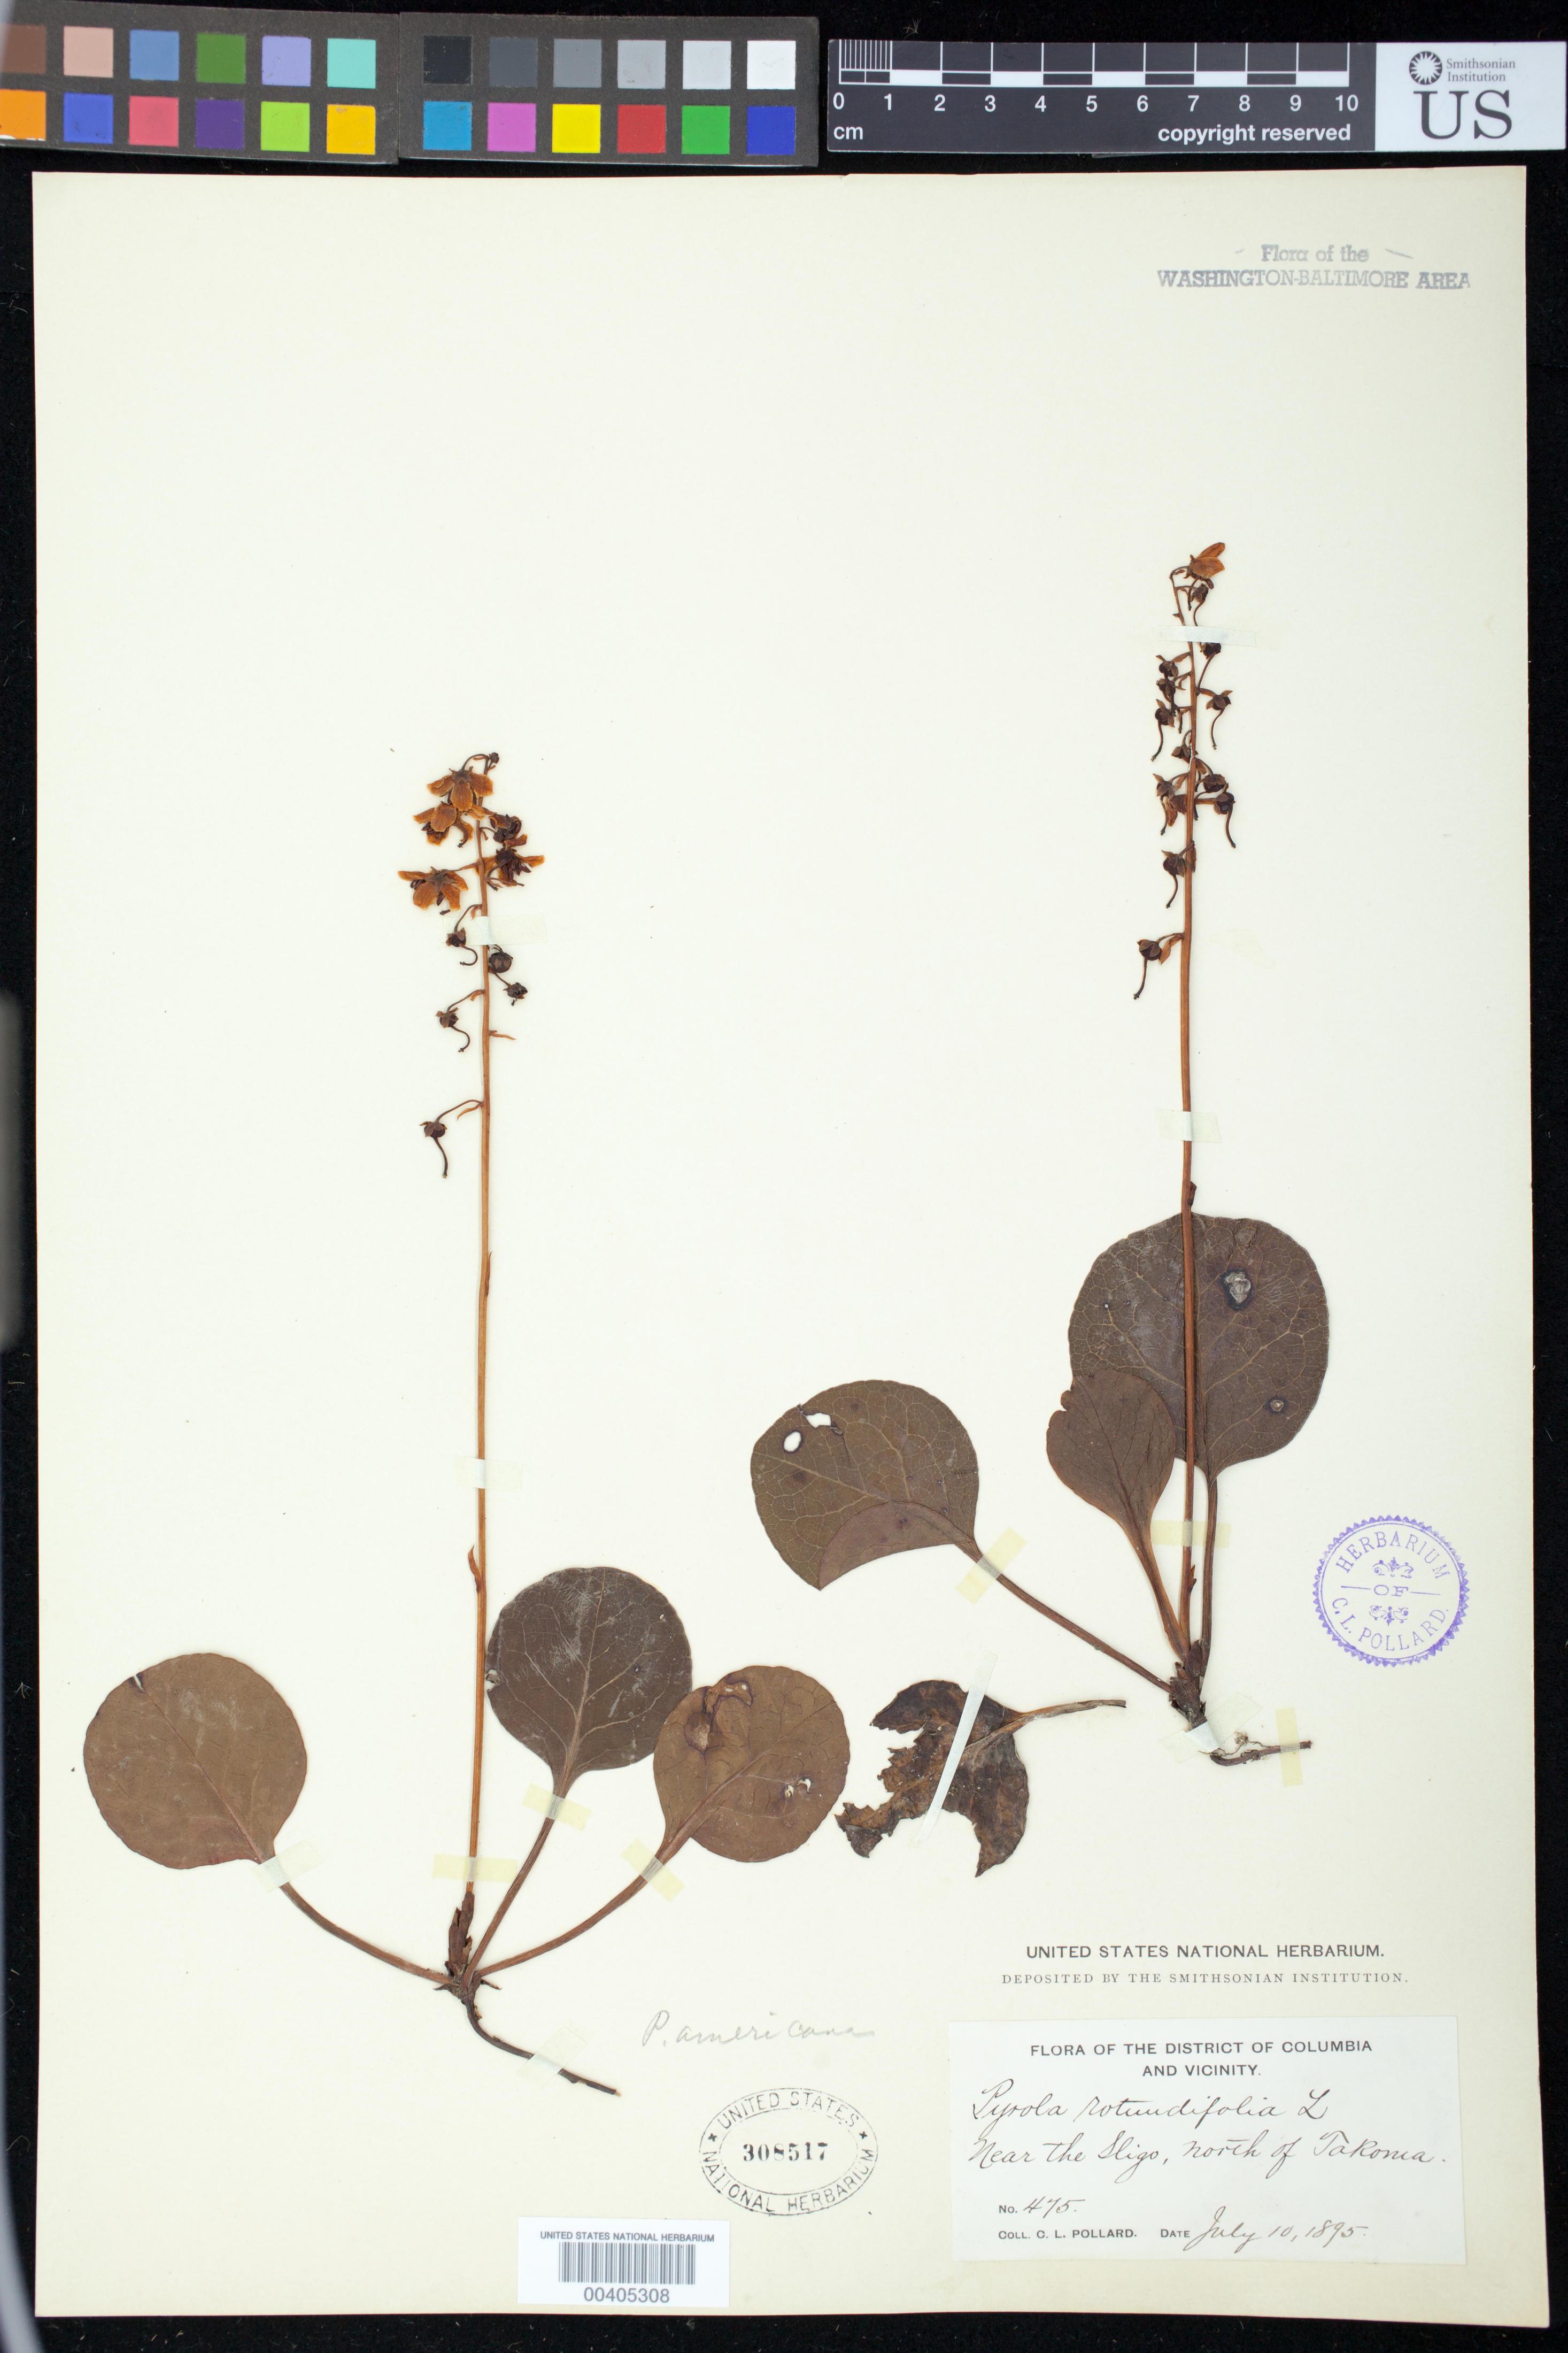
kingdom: Plantae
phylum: Tracheophyta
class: Magnoliopsida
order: Ericales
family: Ericaceae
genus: Pyrola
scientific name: Pyrola rotundifolia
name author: L.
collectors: C. L. Pollard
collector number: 475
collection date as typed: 10 Jul 1895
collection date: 1895-07-10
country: United States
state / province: Maryland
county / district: Montgomery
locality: Near the Sligo, north of Takoma Park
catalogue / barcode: US 308517